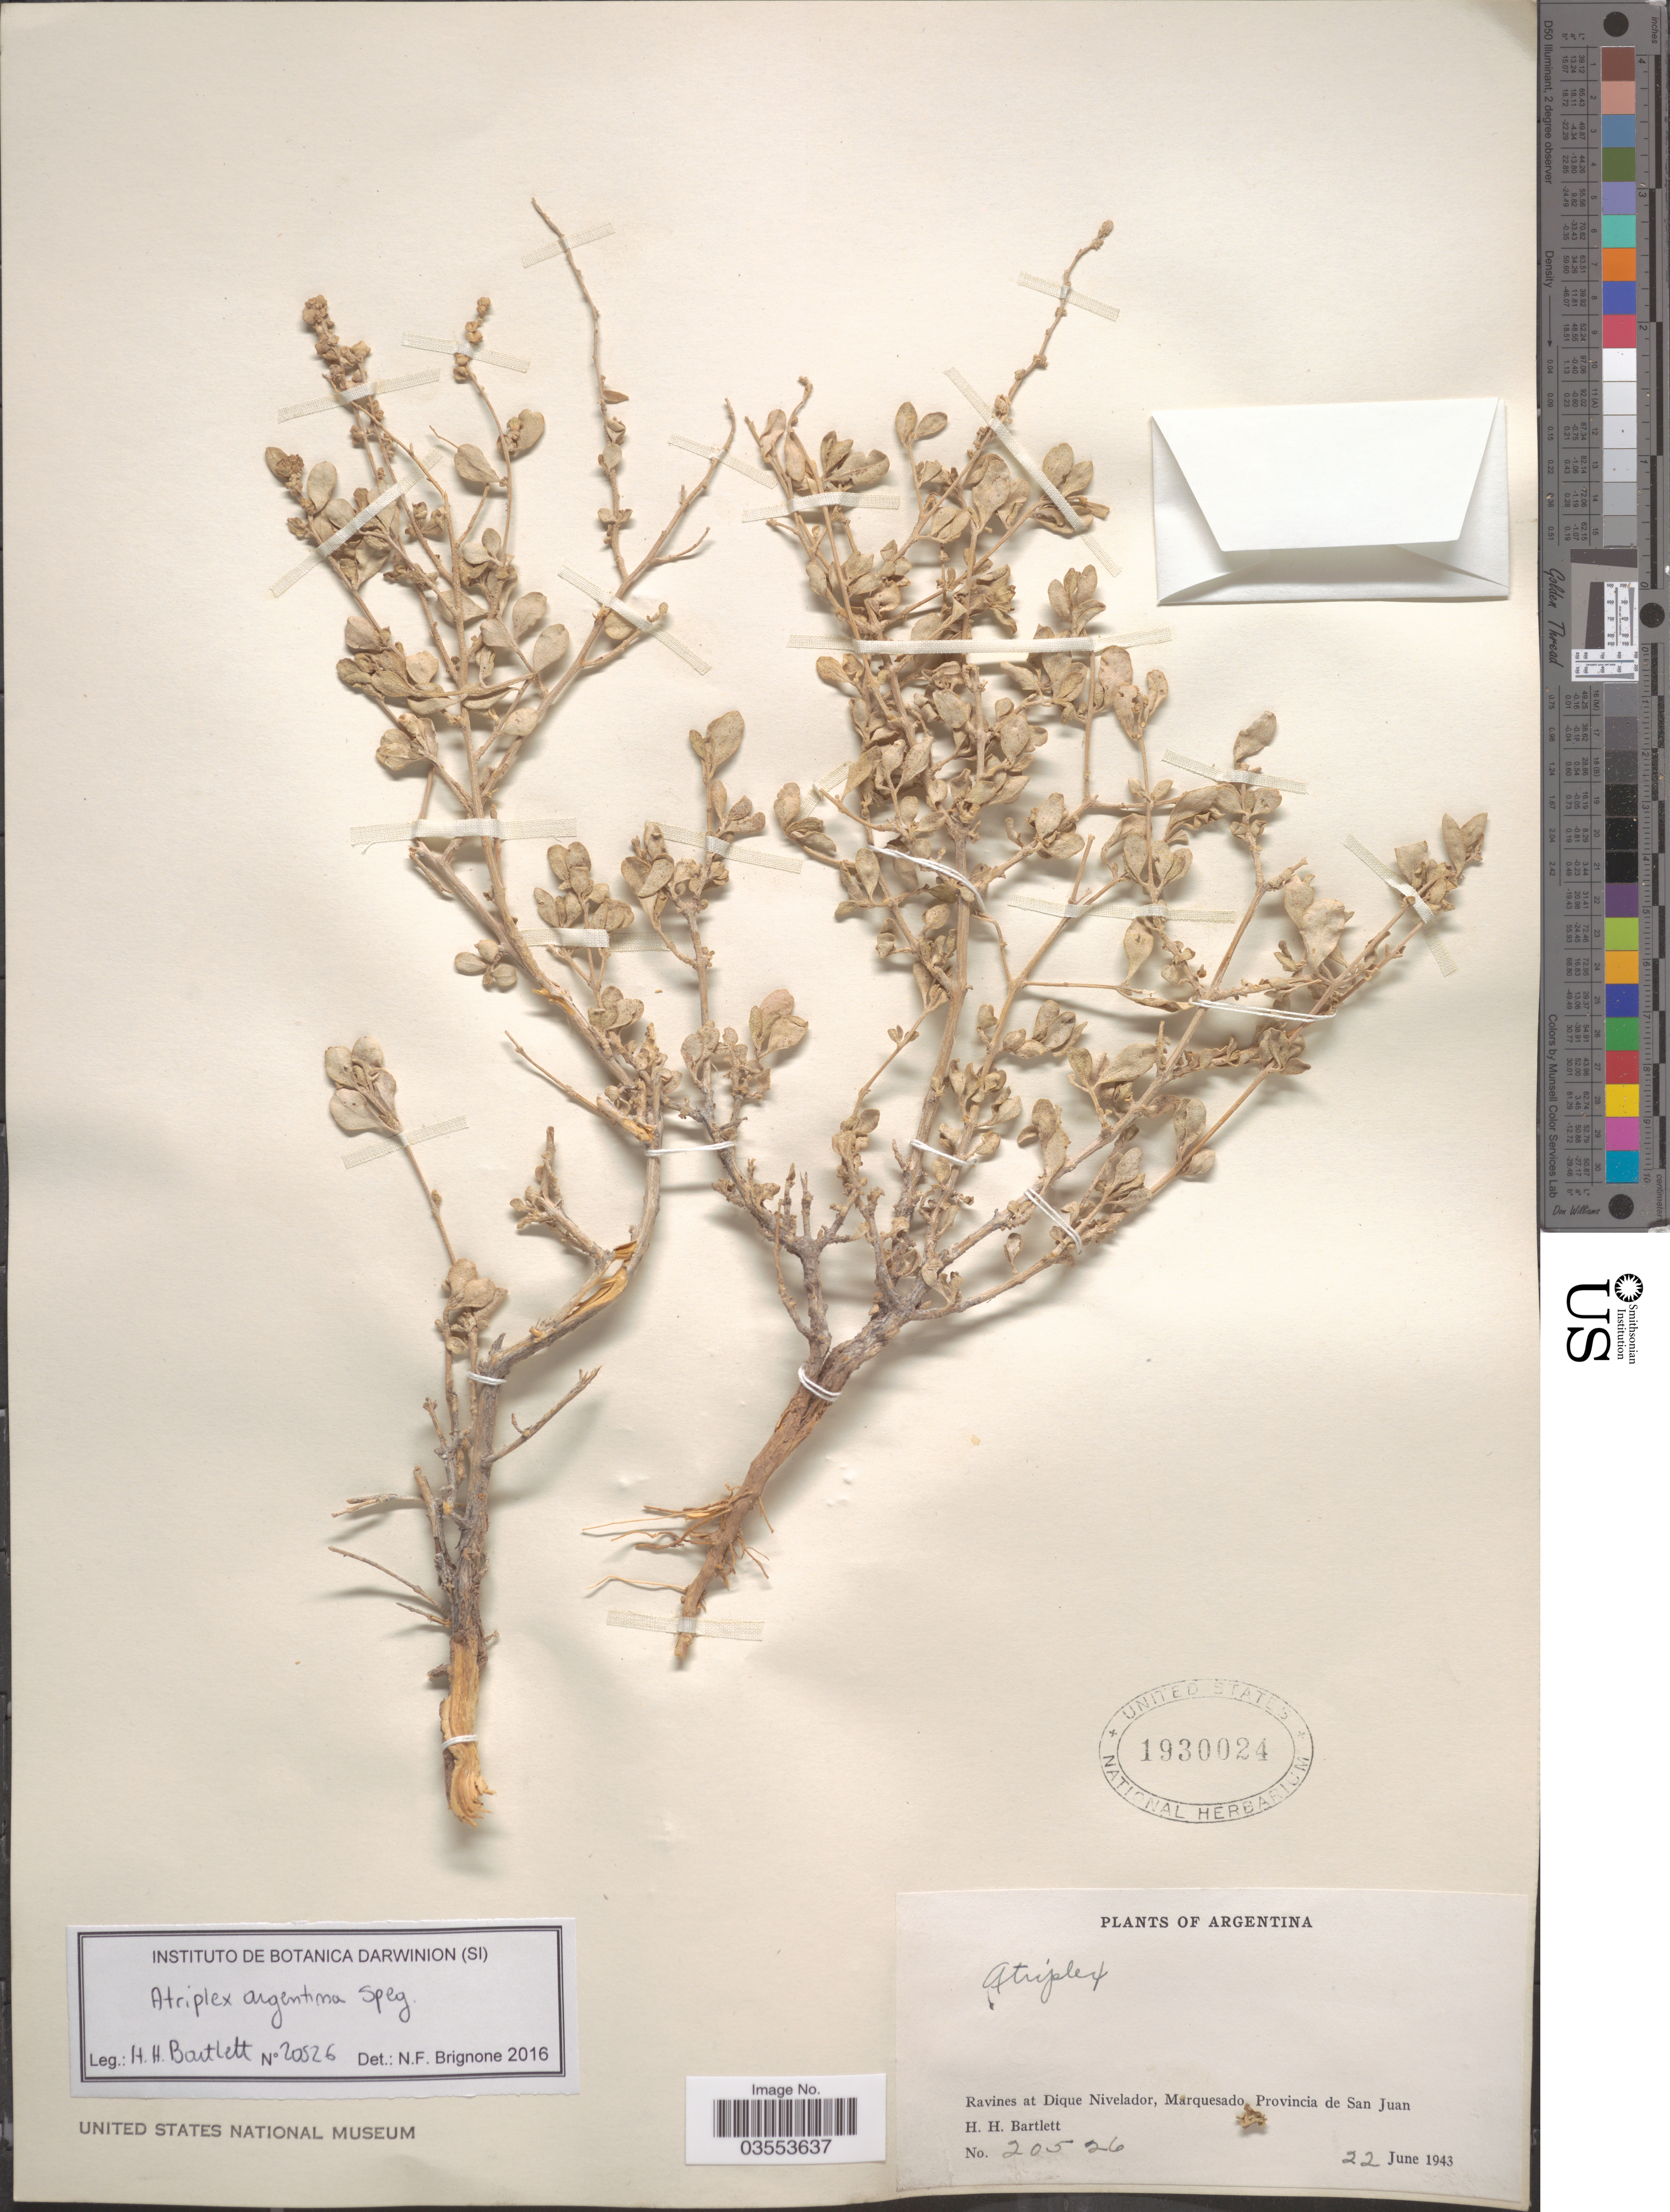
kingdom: Plantae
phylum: Tracheophyta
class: Magnoliopsida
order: Caryophyllales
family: Amaranthaceae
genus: Atriplex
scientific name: Atriplex sp.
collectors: H. H. Bartlett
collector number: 20526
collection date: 1943-06-22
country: Argentina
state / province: San Juan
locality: Ravines at Dique Nivelador, Marquesado.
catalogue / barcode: US 1930024